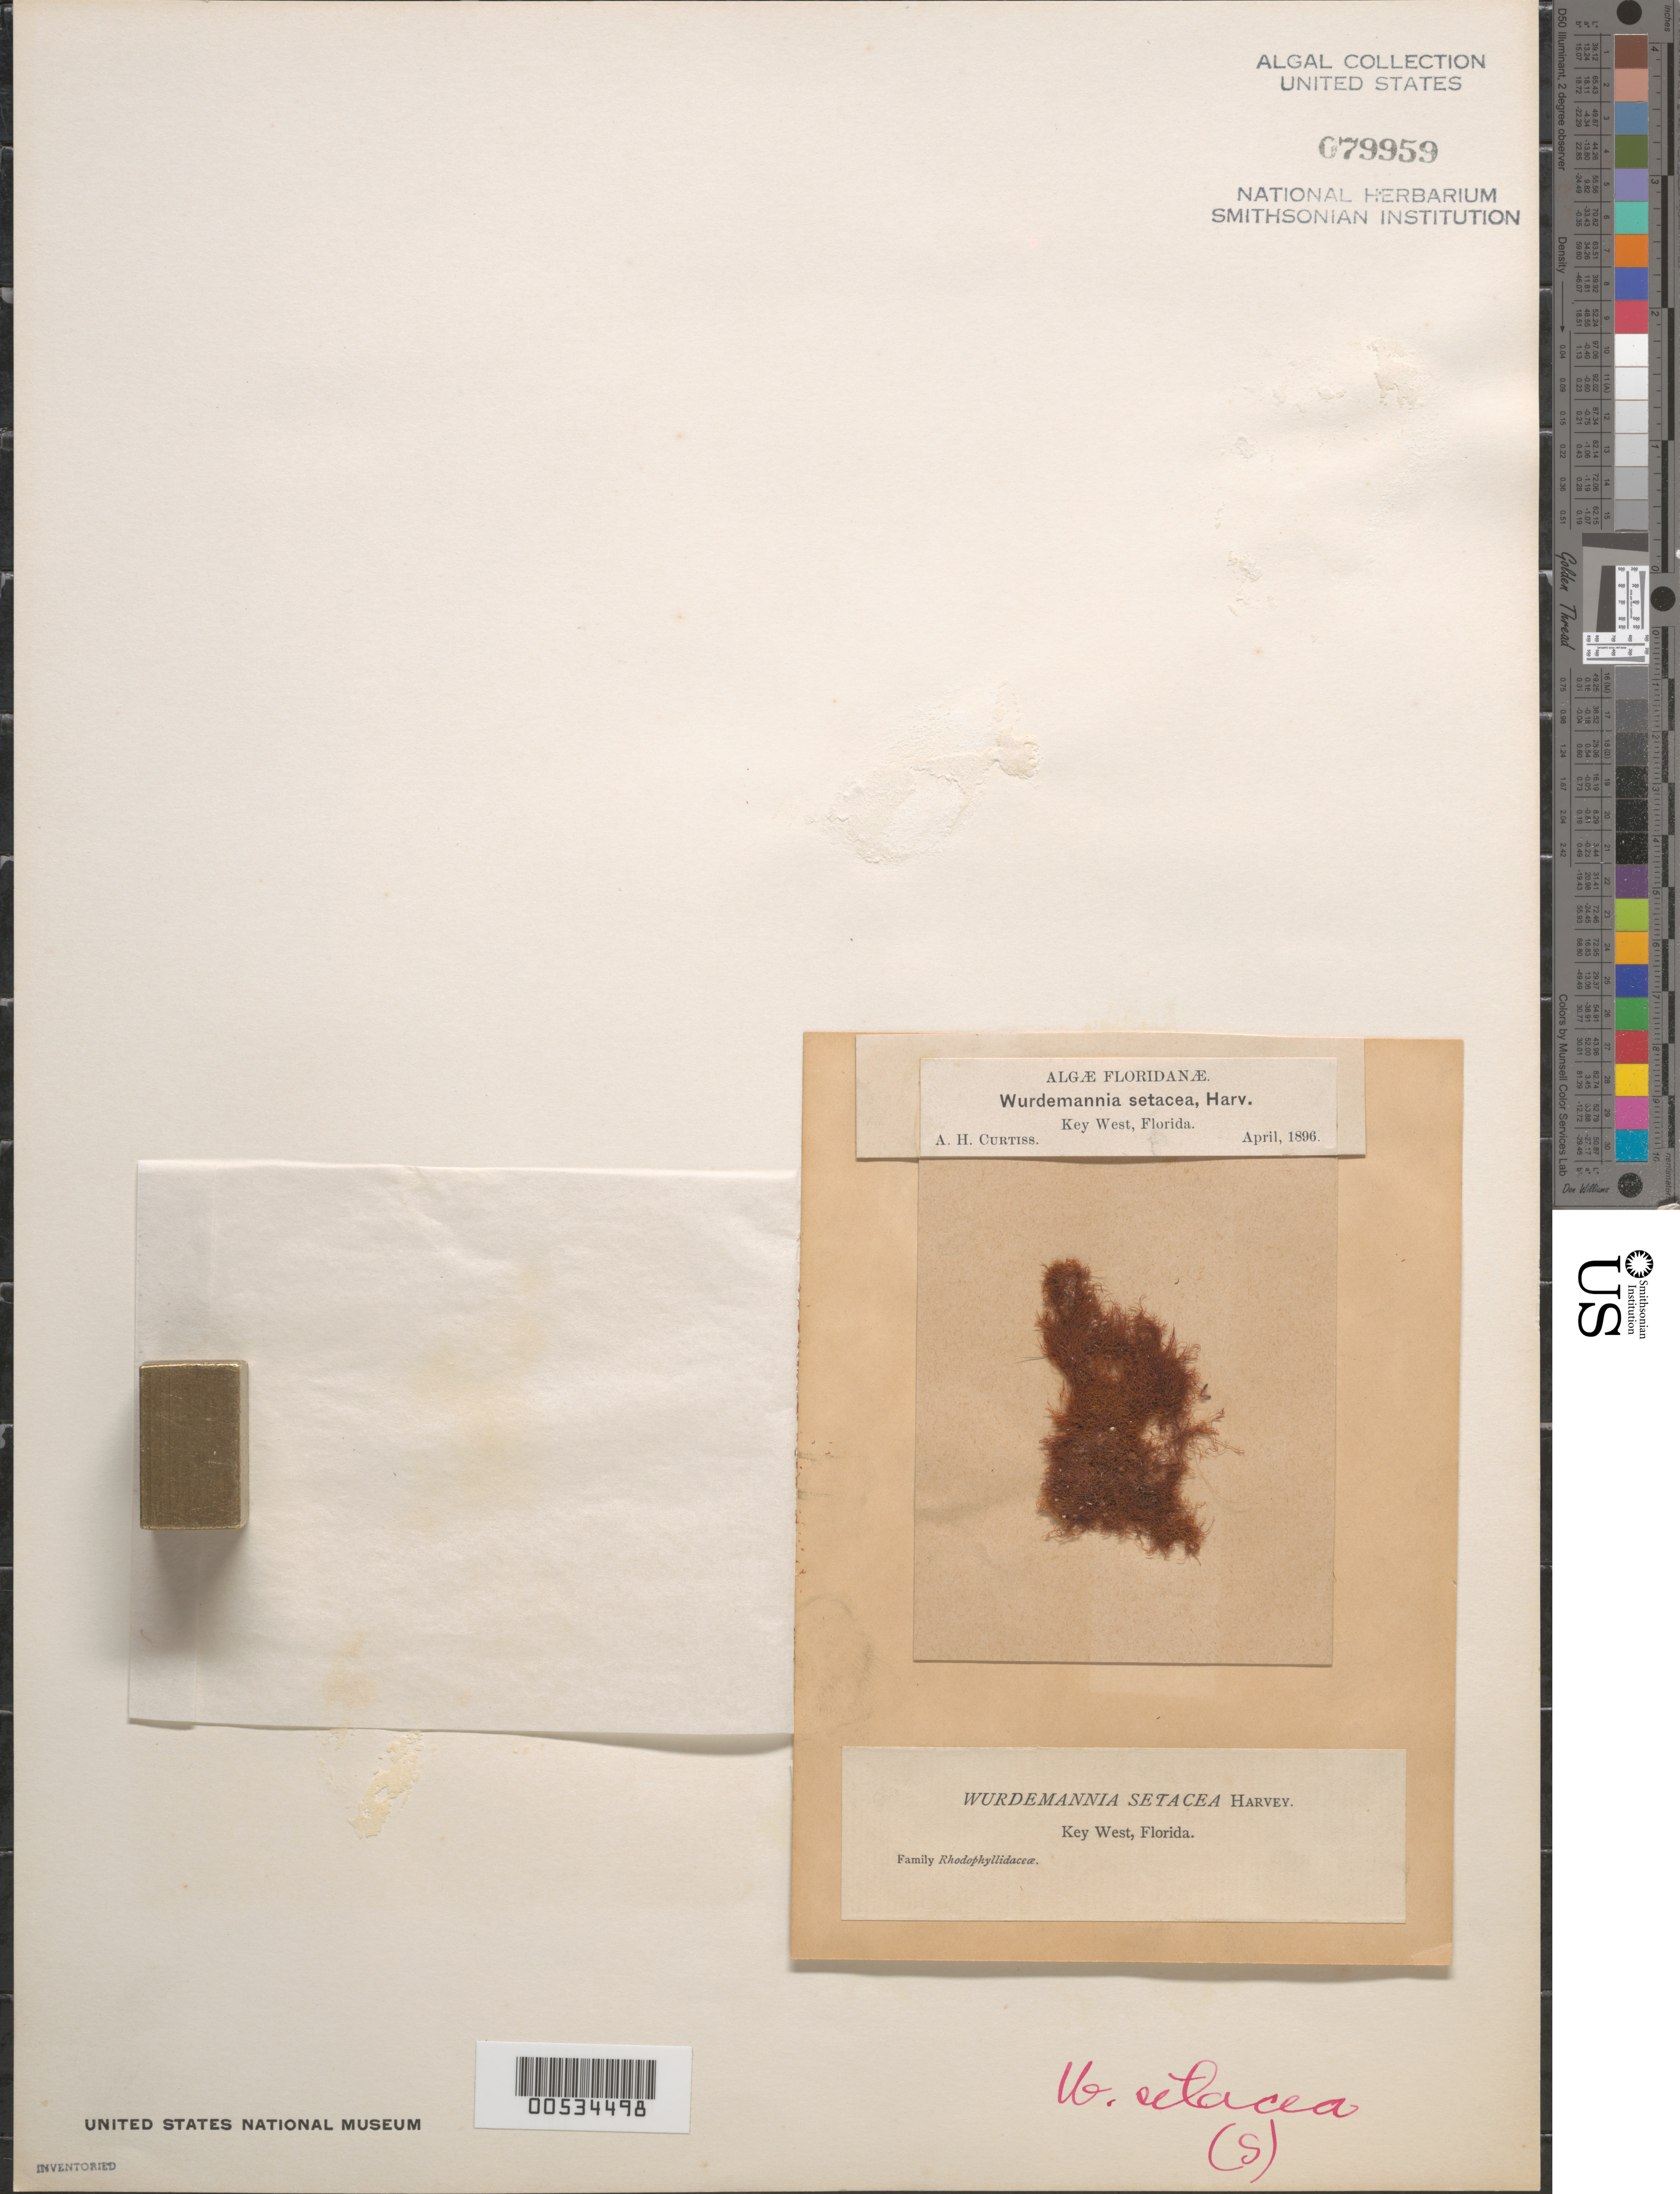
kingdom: Plantae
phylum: Rhodophyta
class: Florideophyceae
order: Gigartinales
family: Solieriaceae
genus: Wurdemannia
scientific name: Wurdemannia miniata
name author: (Spreng.) Feldmann & G. Hamel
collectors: A. H. Curtiss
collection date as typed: Apr 1896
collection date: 1896-04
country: United States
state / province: Florida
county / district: Monroe County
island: Key West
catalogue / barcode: US 79959